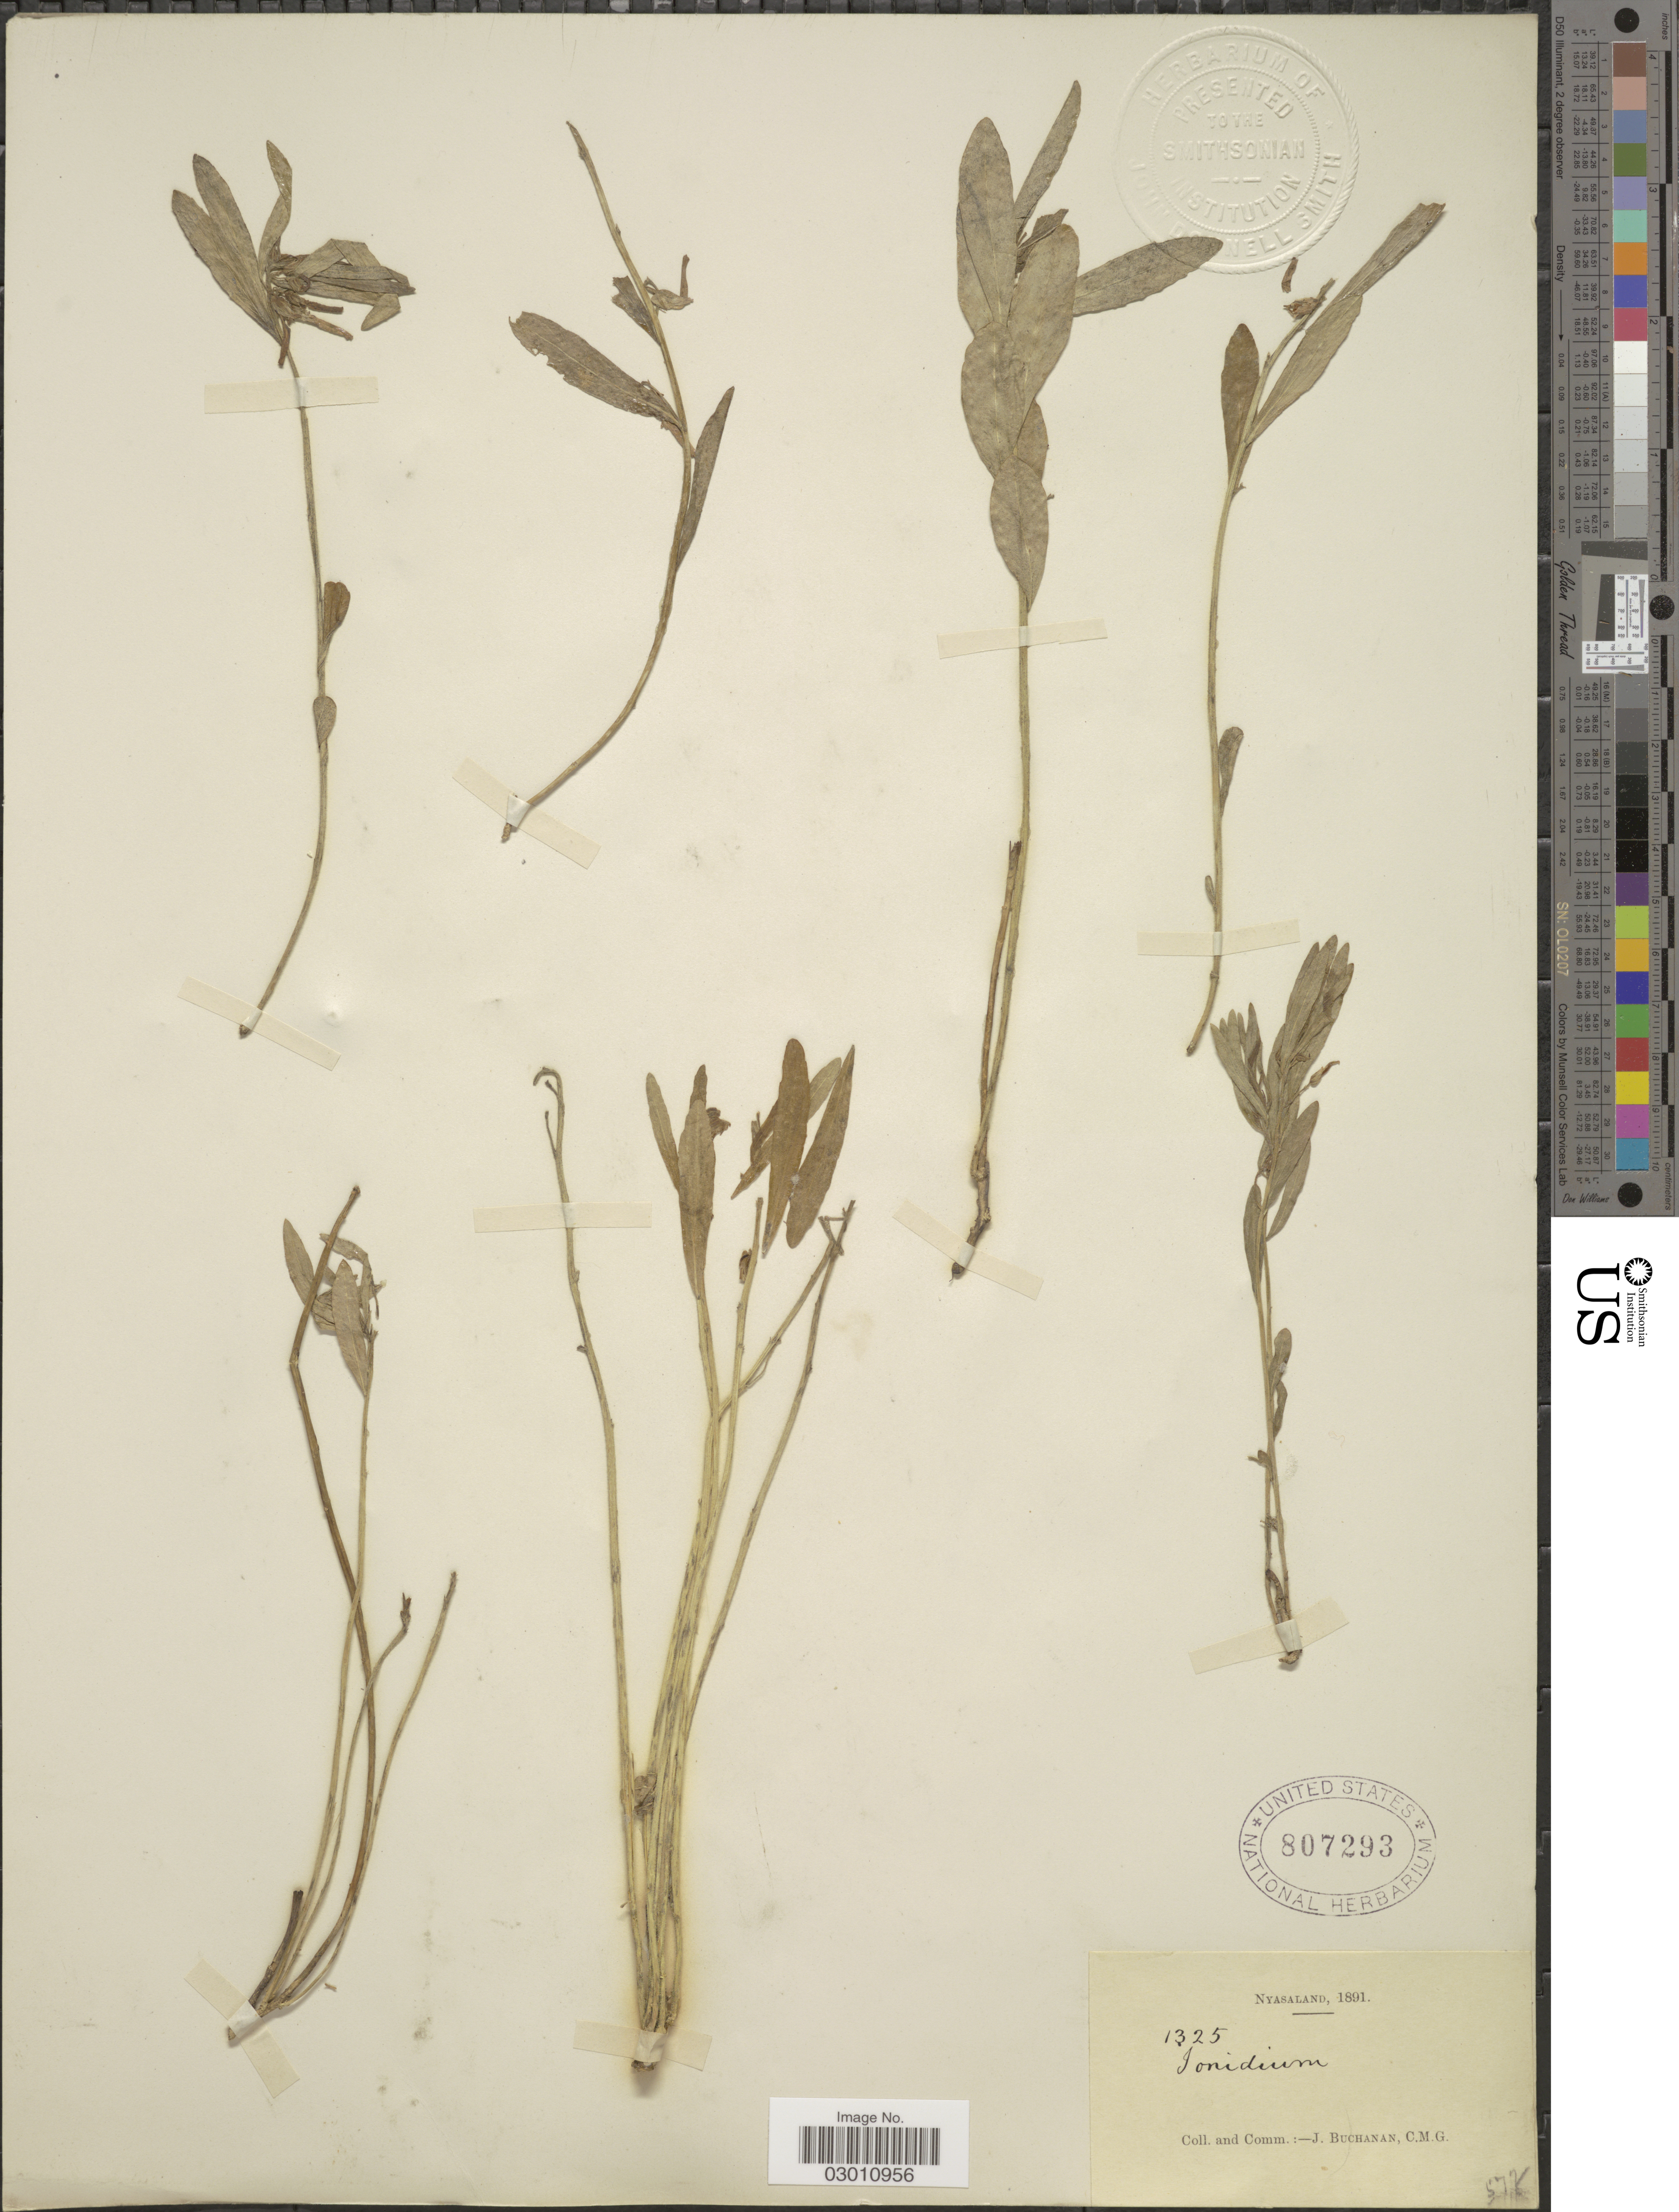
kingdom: Plantae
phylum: Tracheophyta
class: Magnoliopsida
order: Malpighiales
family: Violaceae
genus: Pigea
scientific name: Pigea caffra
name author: (Sond.) P.I. Forst.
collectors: J. Buchanan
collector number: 1325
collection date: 1891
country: Malawi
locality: Nyasaland.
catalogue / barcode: US 807293